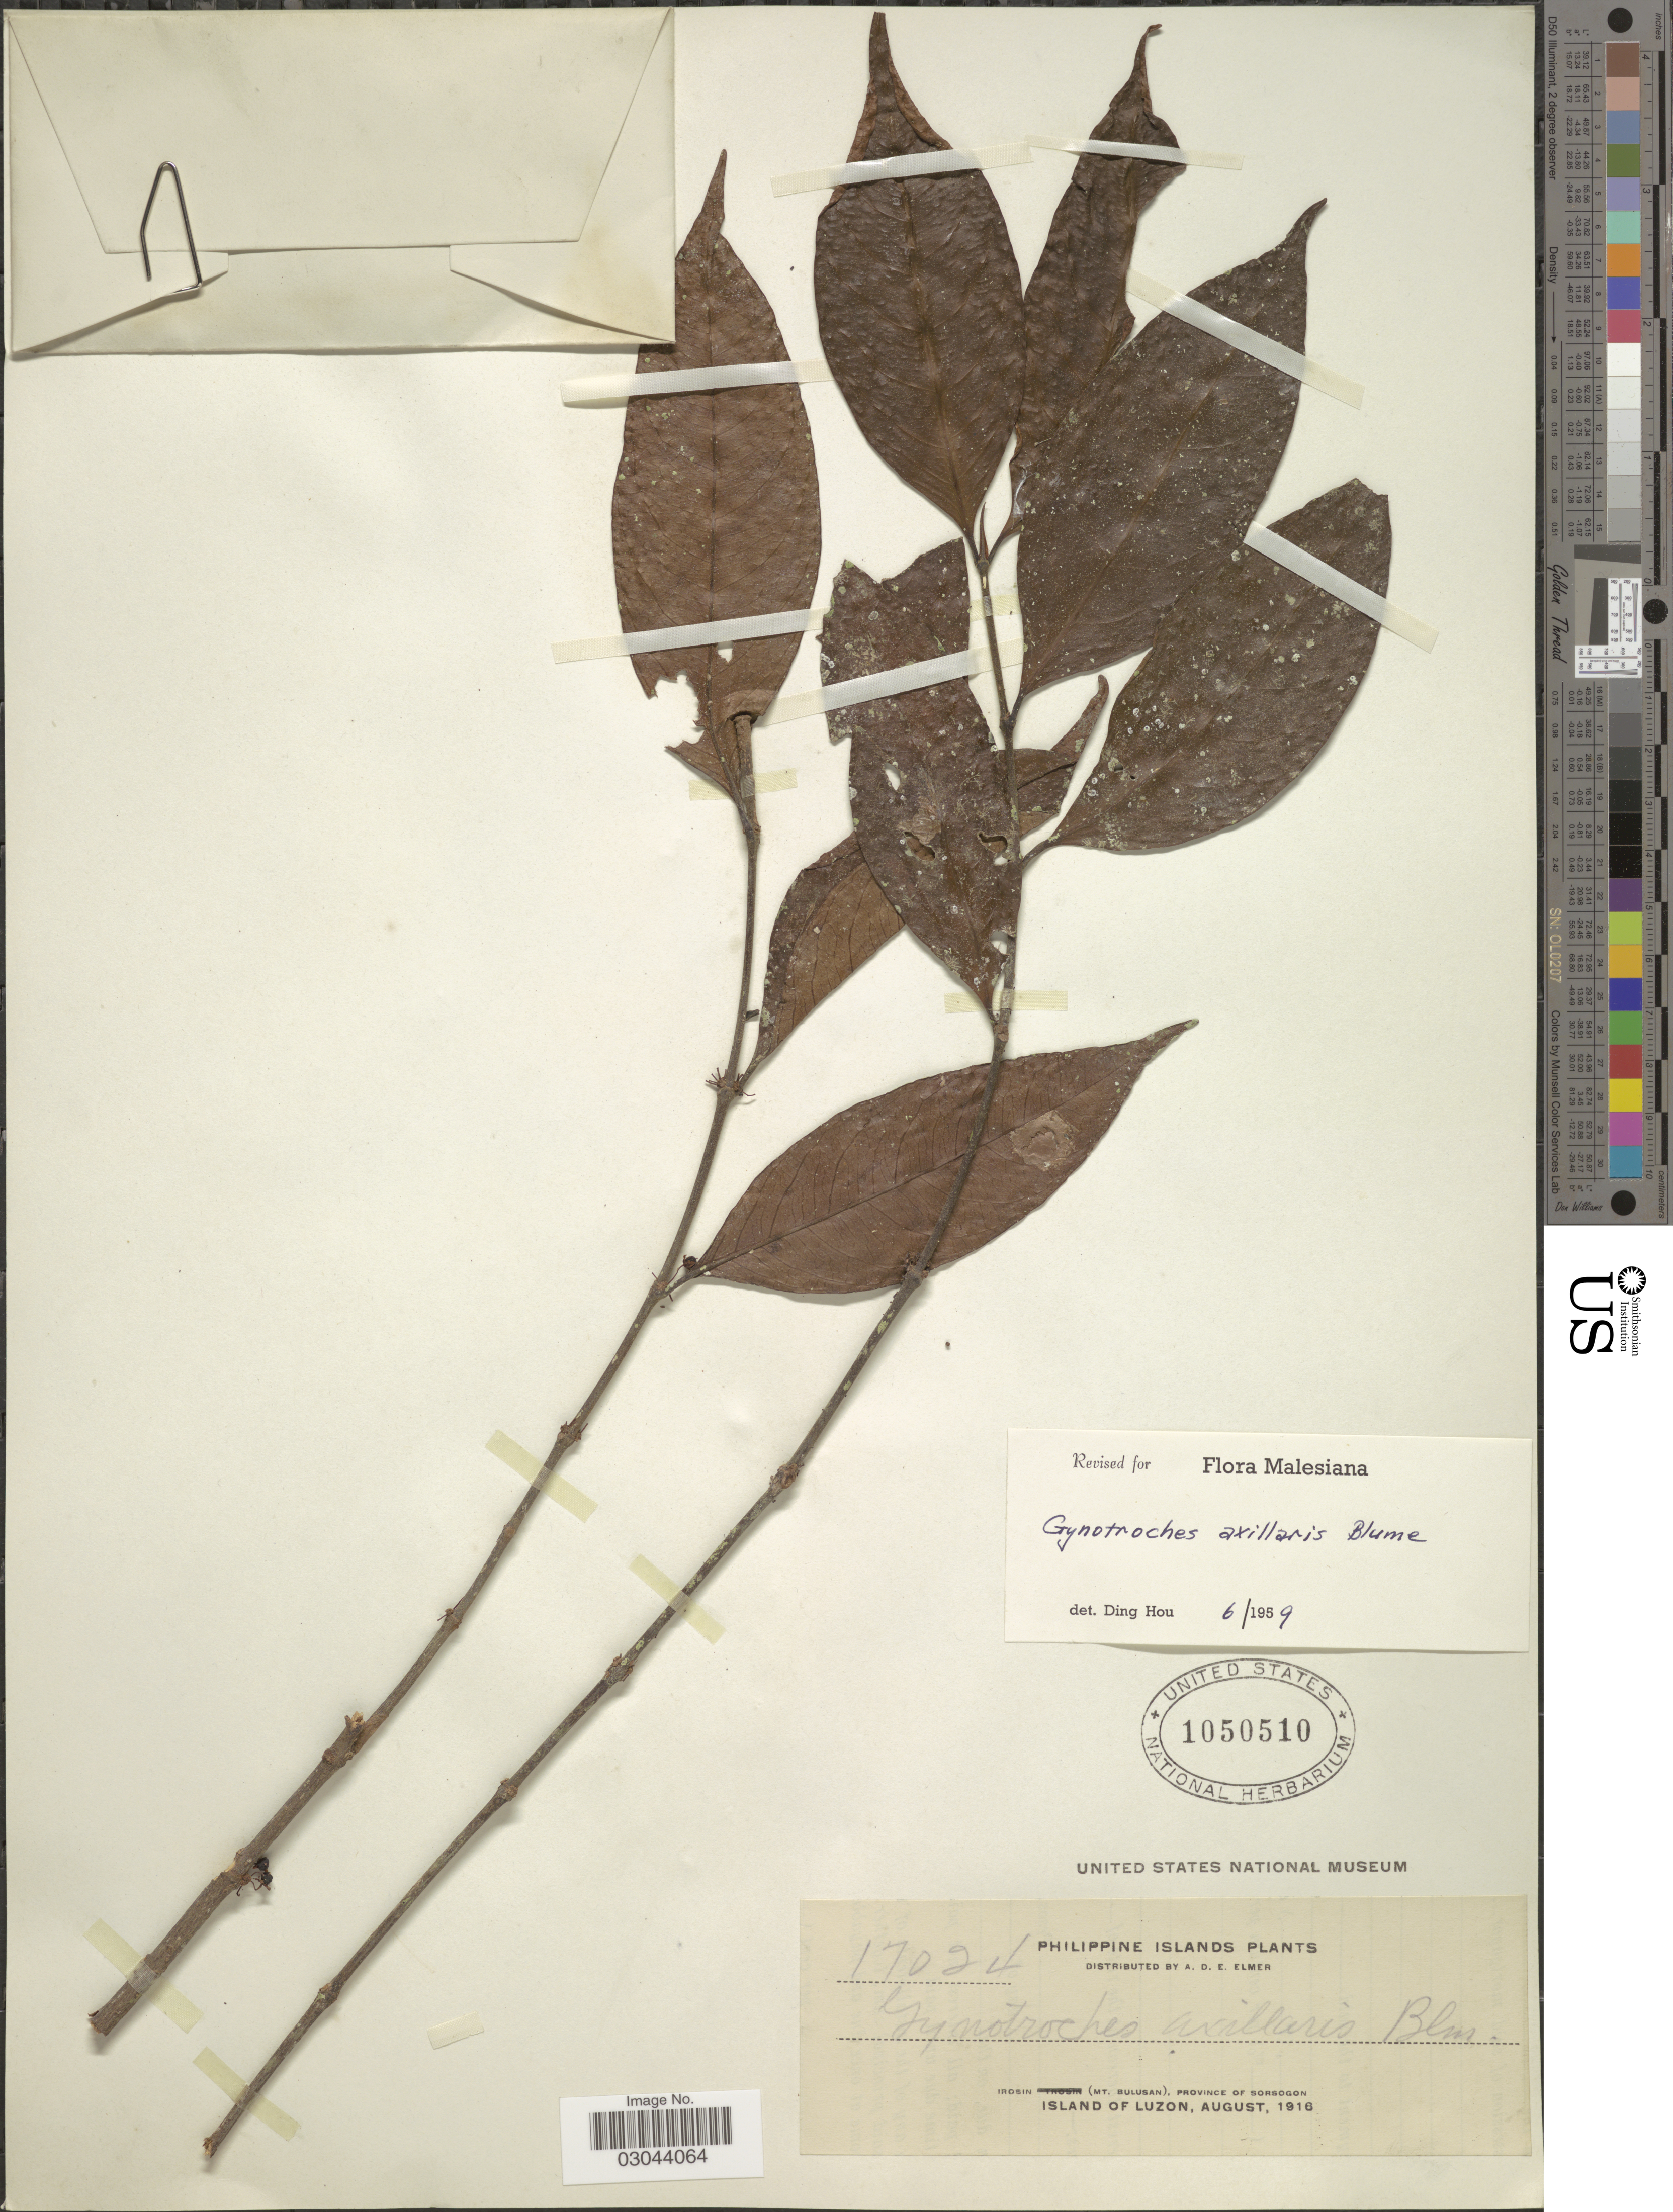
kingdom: Plantae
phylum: Tracheophyta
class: Magnoliopsida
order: Malpighiales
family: Rhizophoraceae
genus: Gynotroches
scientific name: Gynotroches axillaris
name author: Blume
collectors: A. D. E. Elmer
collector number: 17024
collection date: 1916-08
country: Philippines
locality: Irosin (Mt. Bulusan), province of Sorsogon. Island of Luzon.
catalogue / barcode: US 1050510